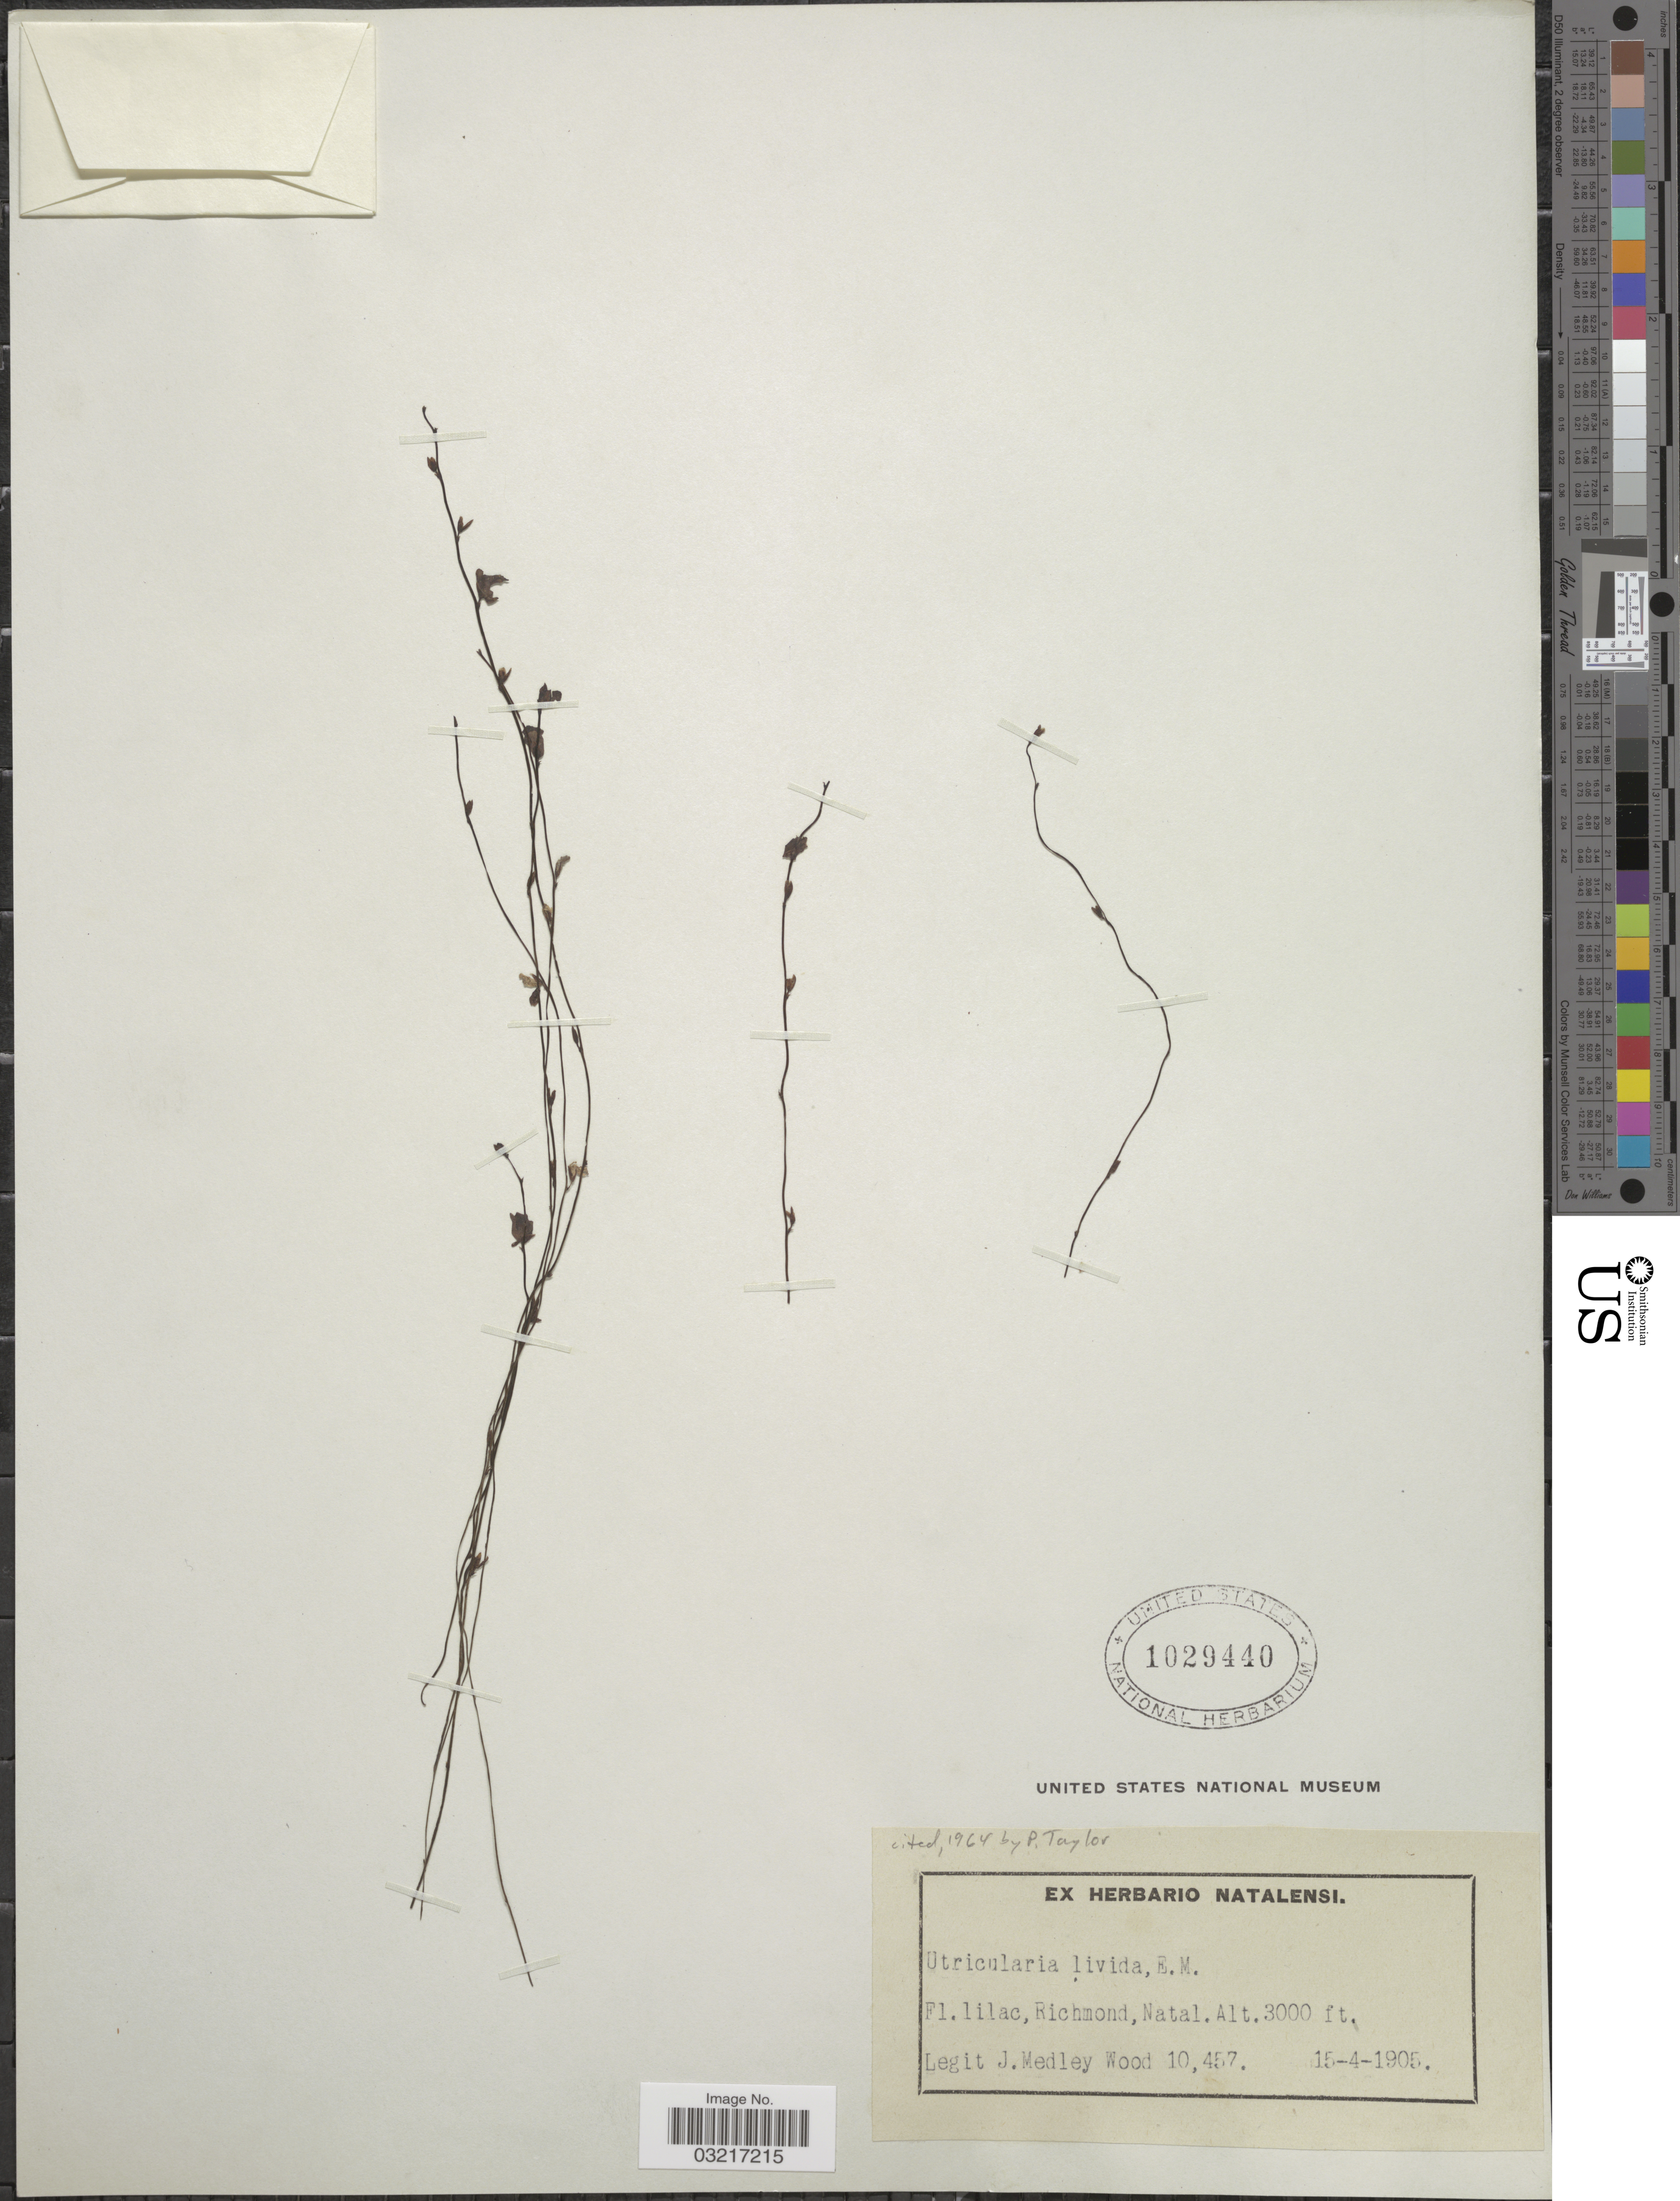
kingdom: Plantae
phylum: Tracheophyta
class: Magnoliopsida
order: Lamiales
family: Lentibulariaceae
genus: Utricularia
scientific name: Utricularia livida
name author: E. Mey.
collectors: J. Medley Wood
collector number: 10457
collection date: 1905-04-15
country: South Africa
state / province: KwaZulu-Natal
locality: Richmond, Natal.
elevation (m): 914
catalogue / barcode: US 1029440